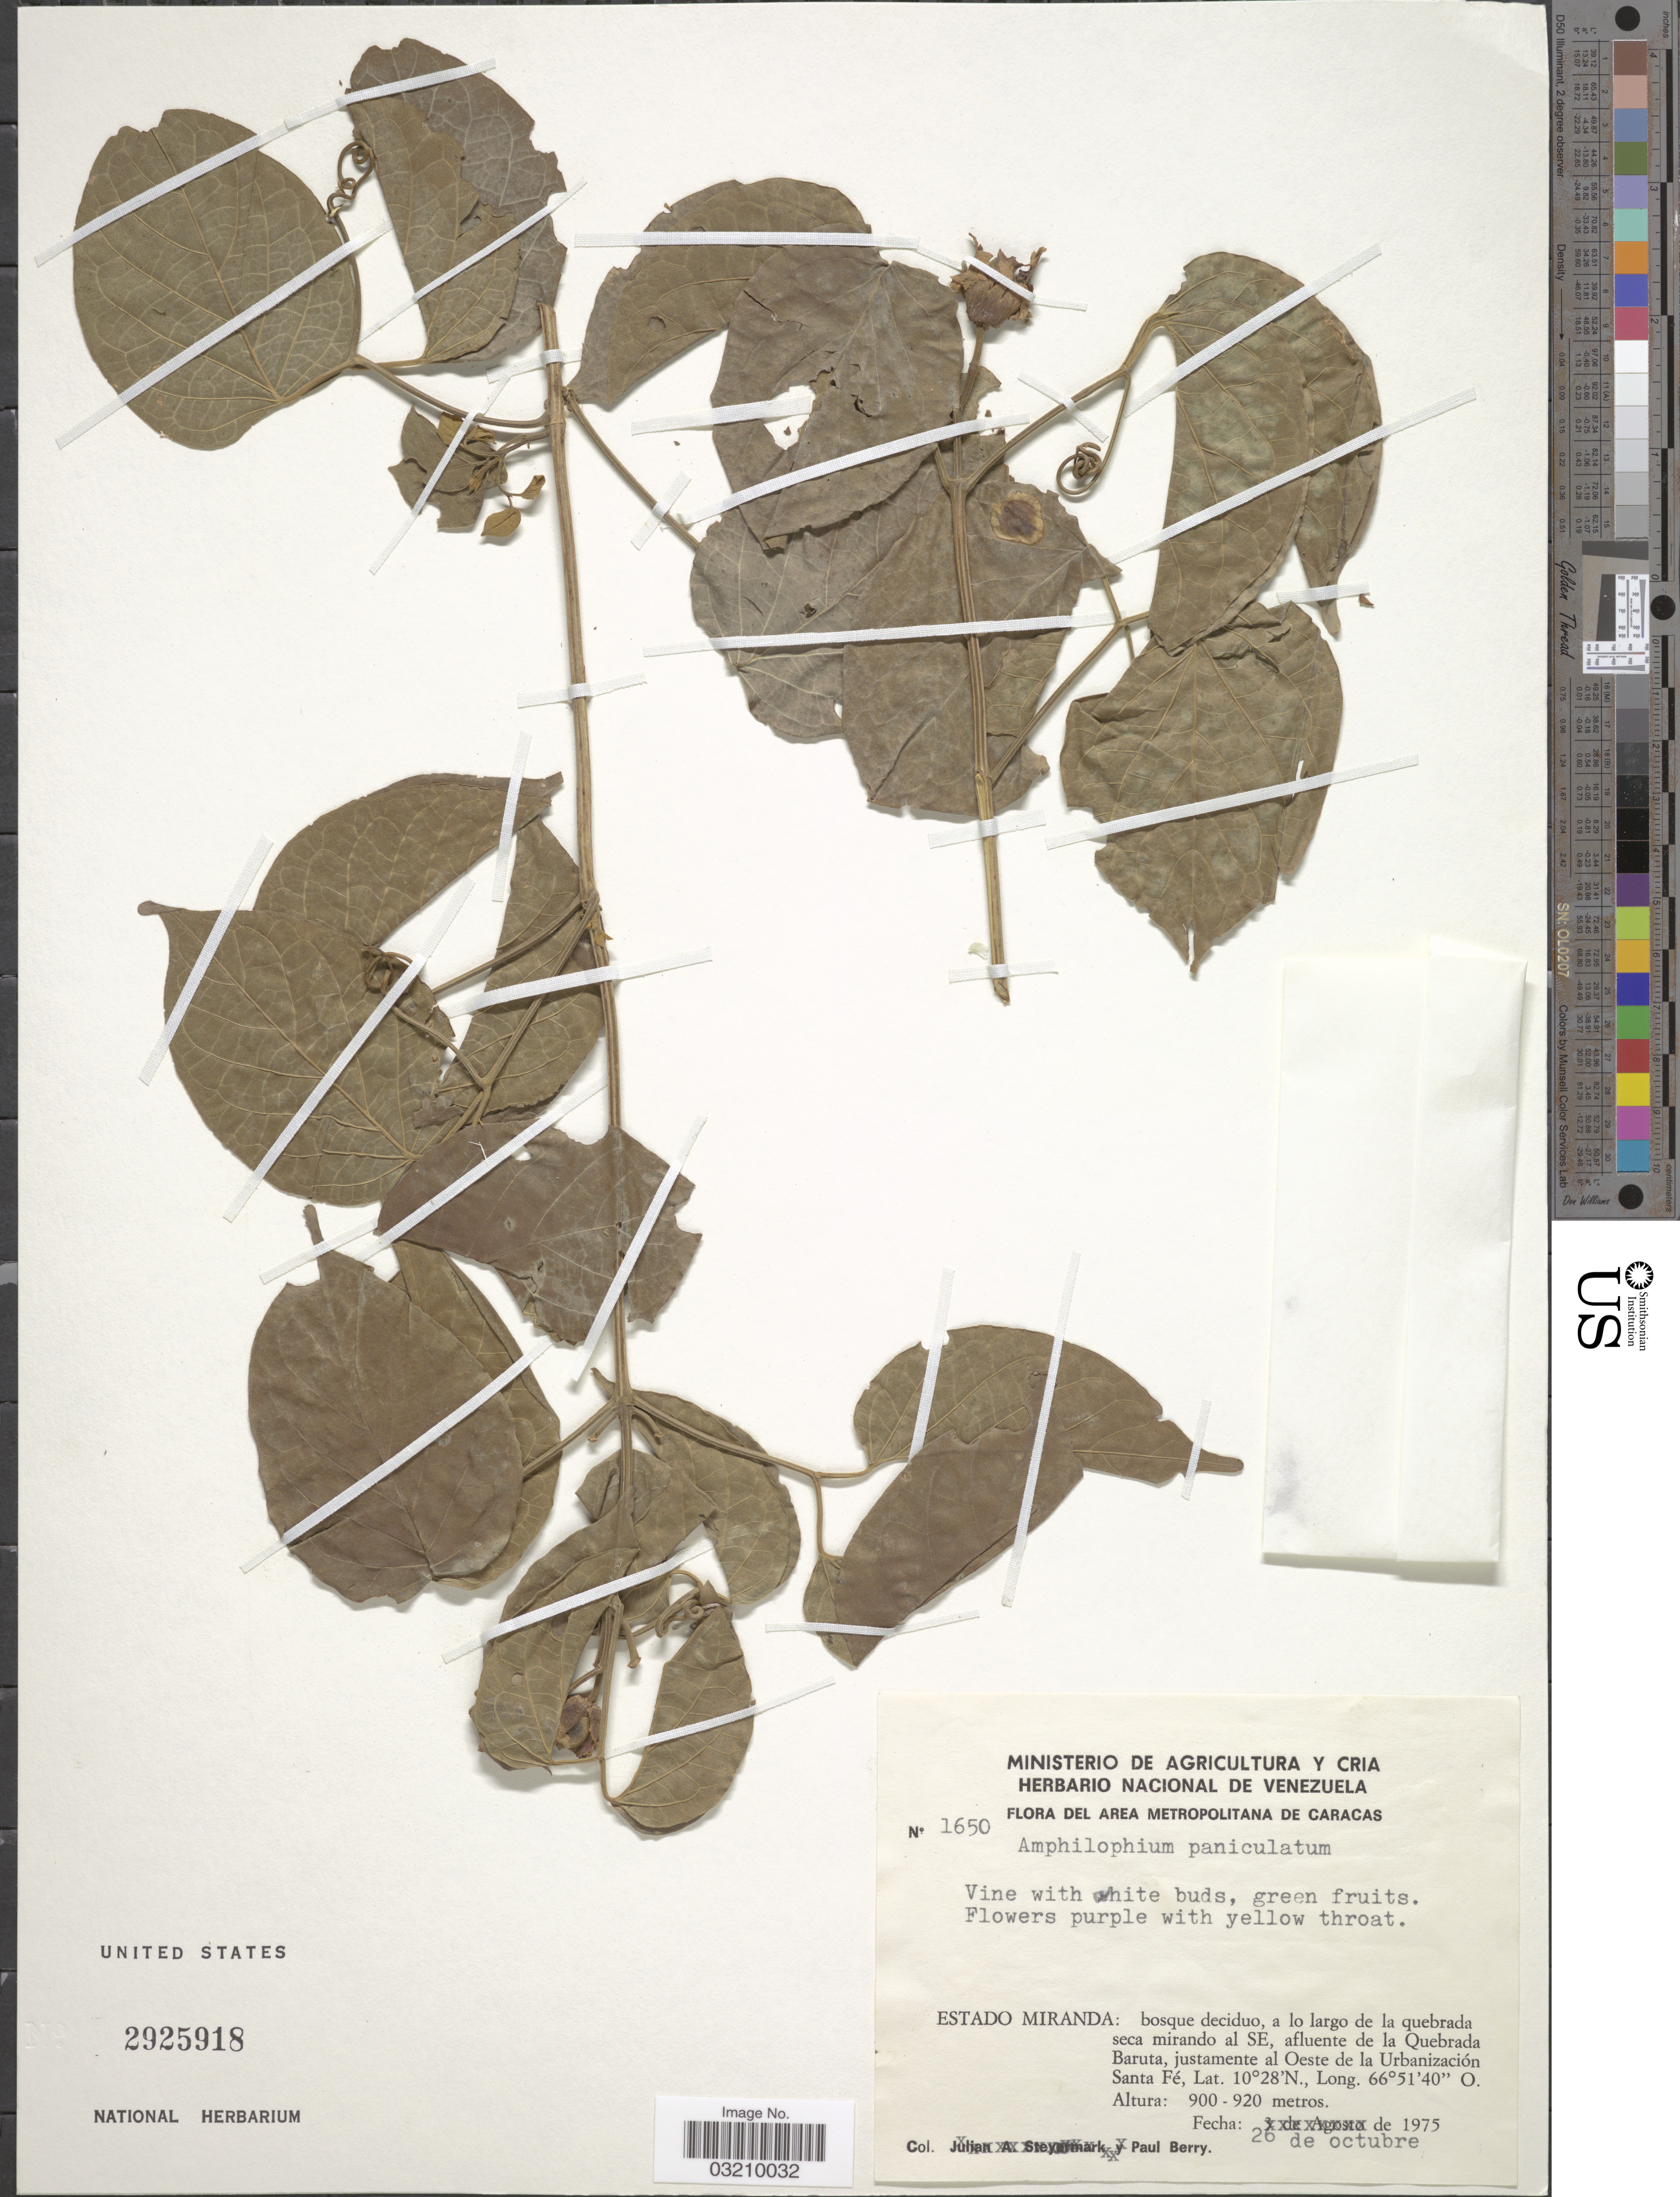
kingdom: Plantae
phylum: Tracheophyta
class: Magnoliopsida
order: Lamiales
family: Bignoniaceae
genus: Amphilophium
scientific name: Amphilophium paniculatum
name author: (L.) Kunth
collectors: P. Berry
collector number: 1650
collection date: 1975-10-26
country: Venezuela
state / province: Miranda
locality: Bosque deciduo, a lo largo de la quebrada seca mirando al SE, afluente de la Quebrada Baruta, justamente al Oeste de la Urbanización Santa Fé.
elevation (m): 900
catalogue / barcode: US 2925918